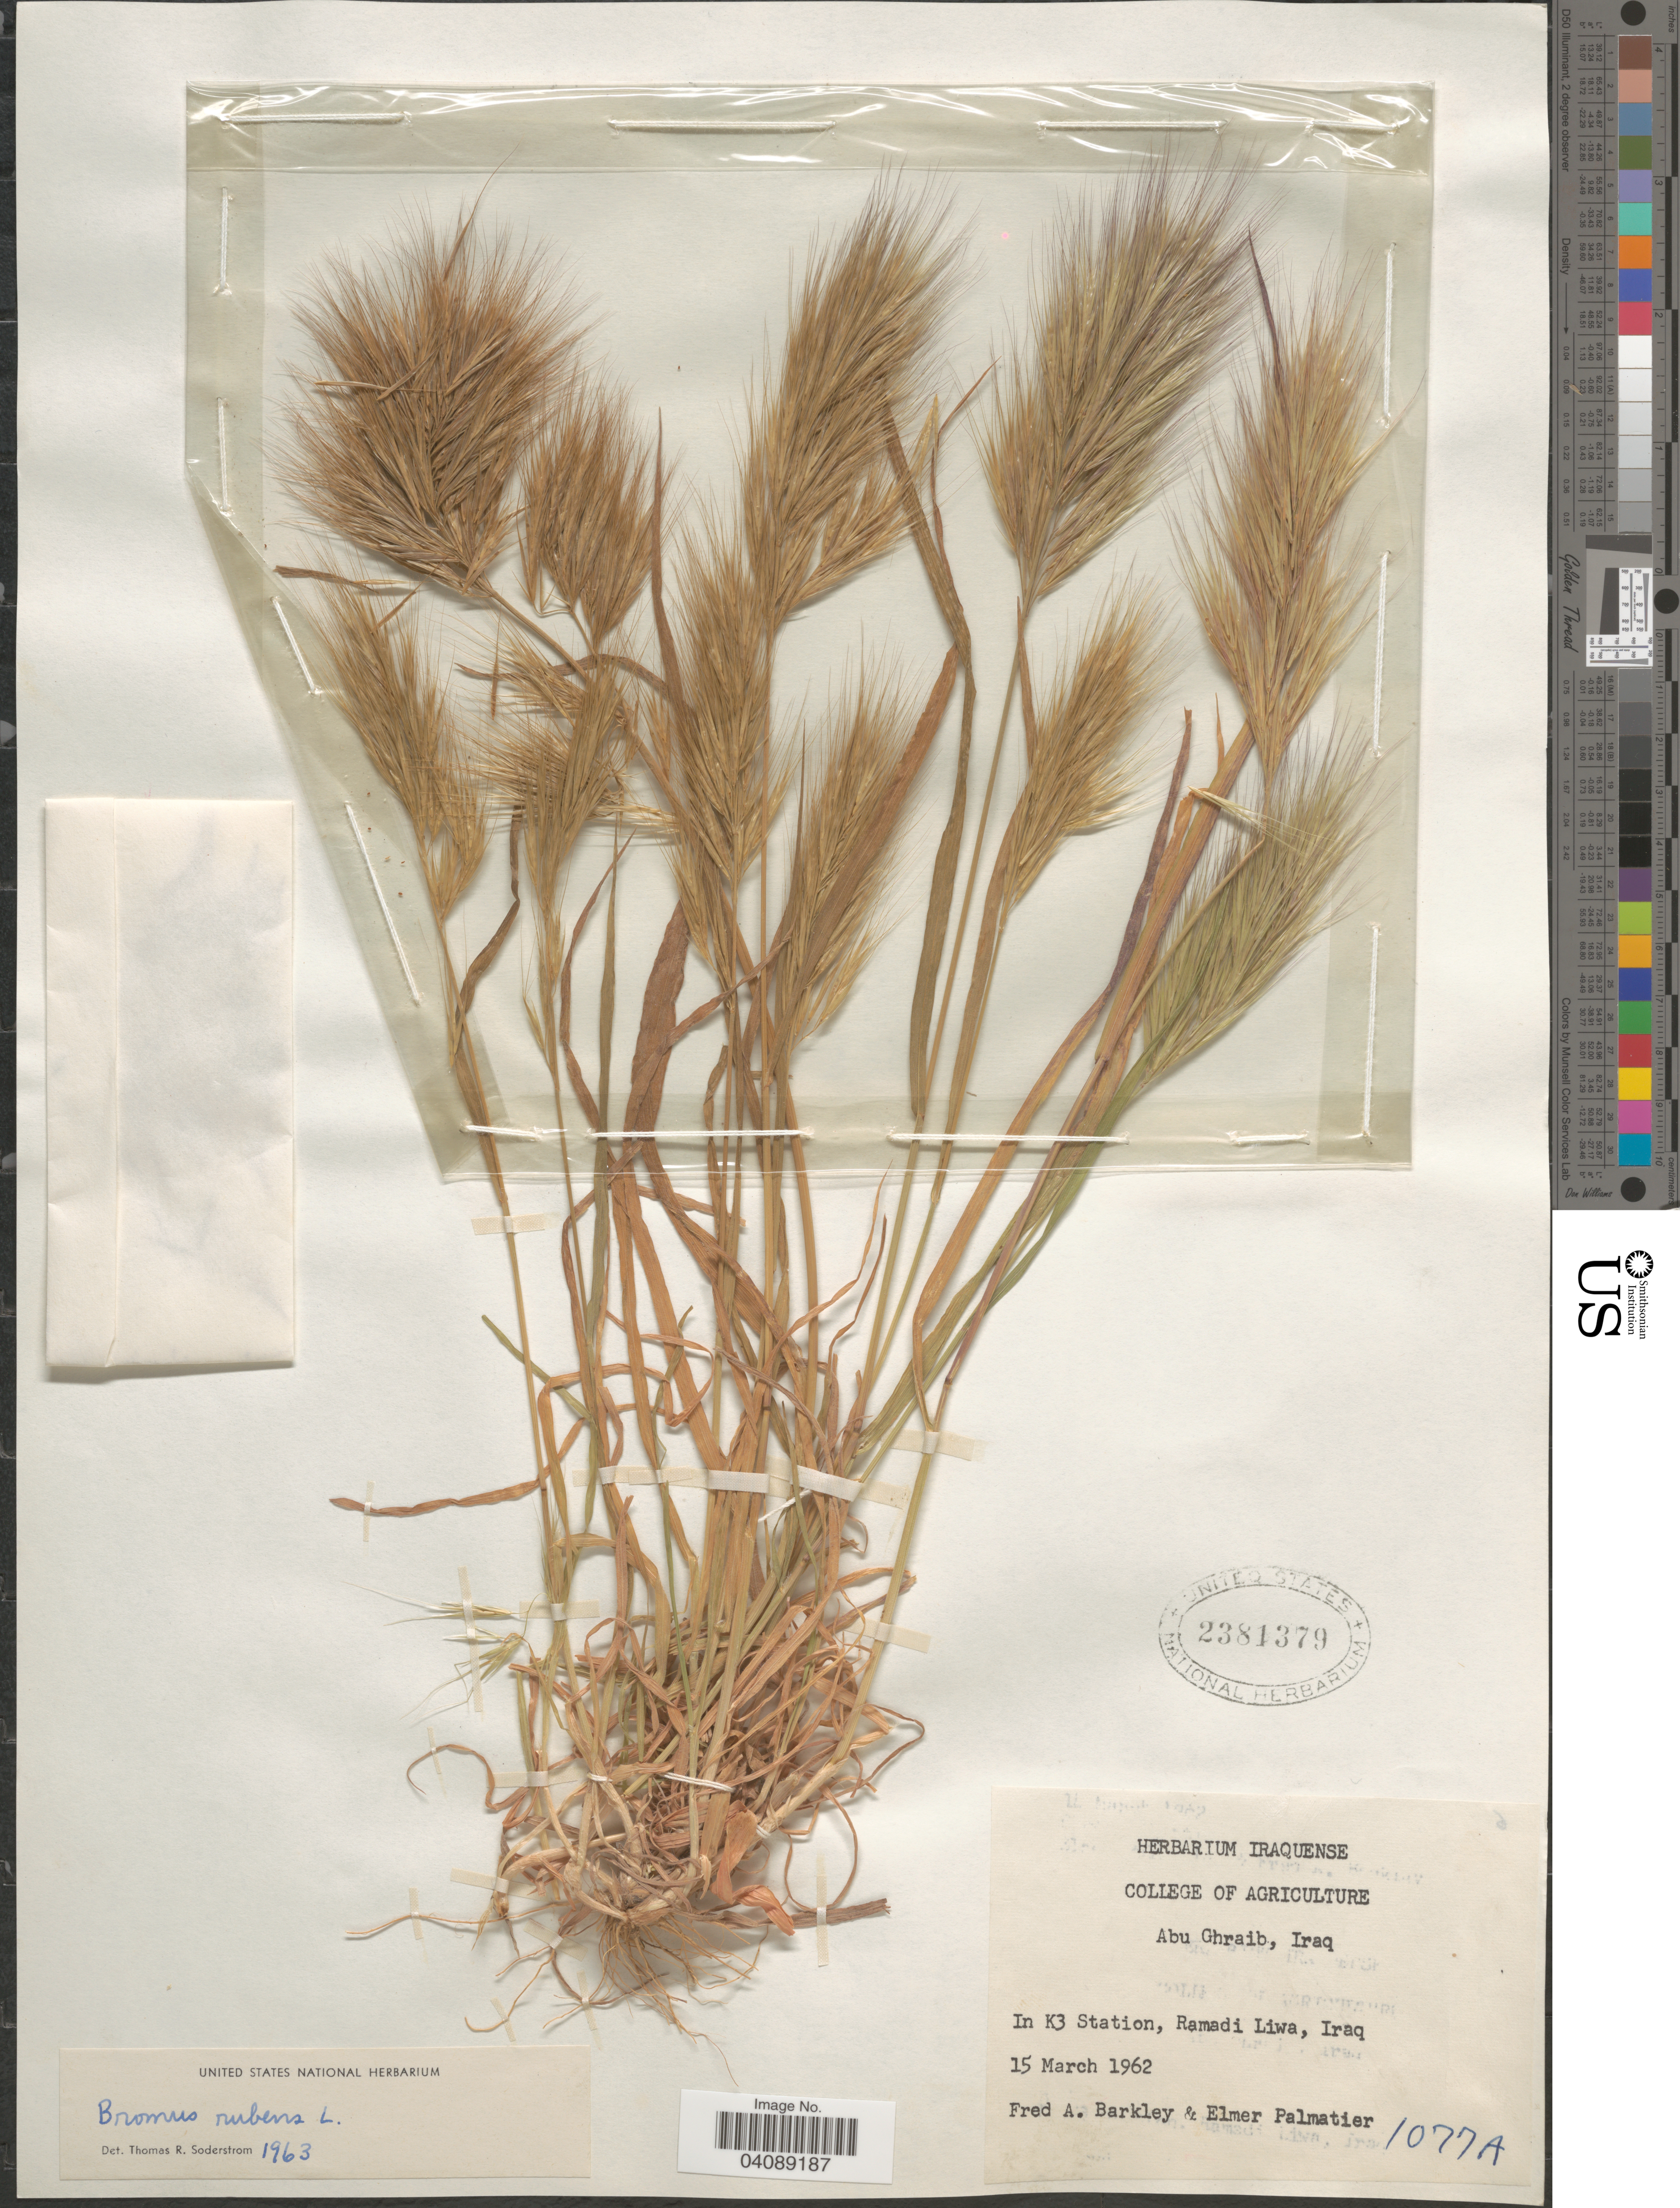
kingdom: Plantae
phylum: Tracheophyta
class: Liliopsida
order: Poales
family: Poaceae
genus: Bromus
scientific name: Bromus rubens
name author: L.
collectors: F. A. Barkley & E. Palmatier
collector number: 1077A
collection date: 1962-03-15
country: Iraq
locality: Abu Ghraib. In K3 Station, Ramadi Liwa.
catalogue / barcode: US 2381379